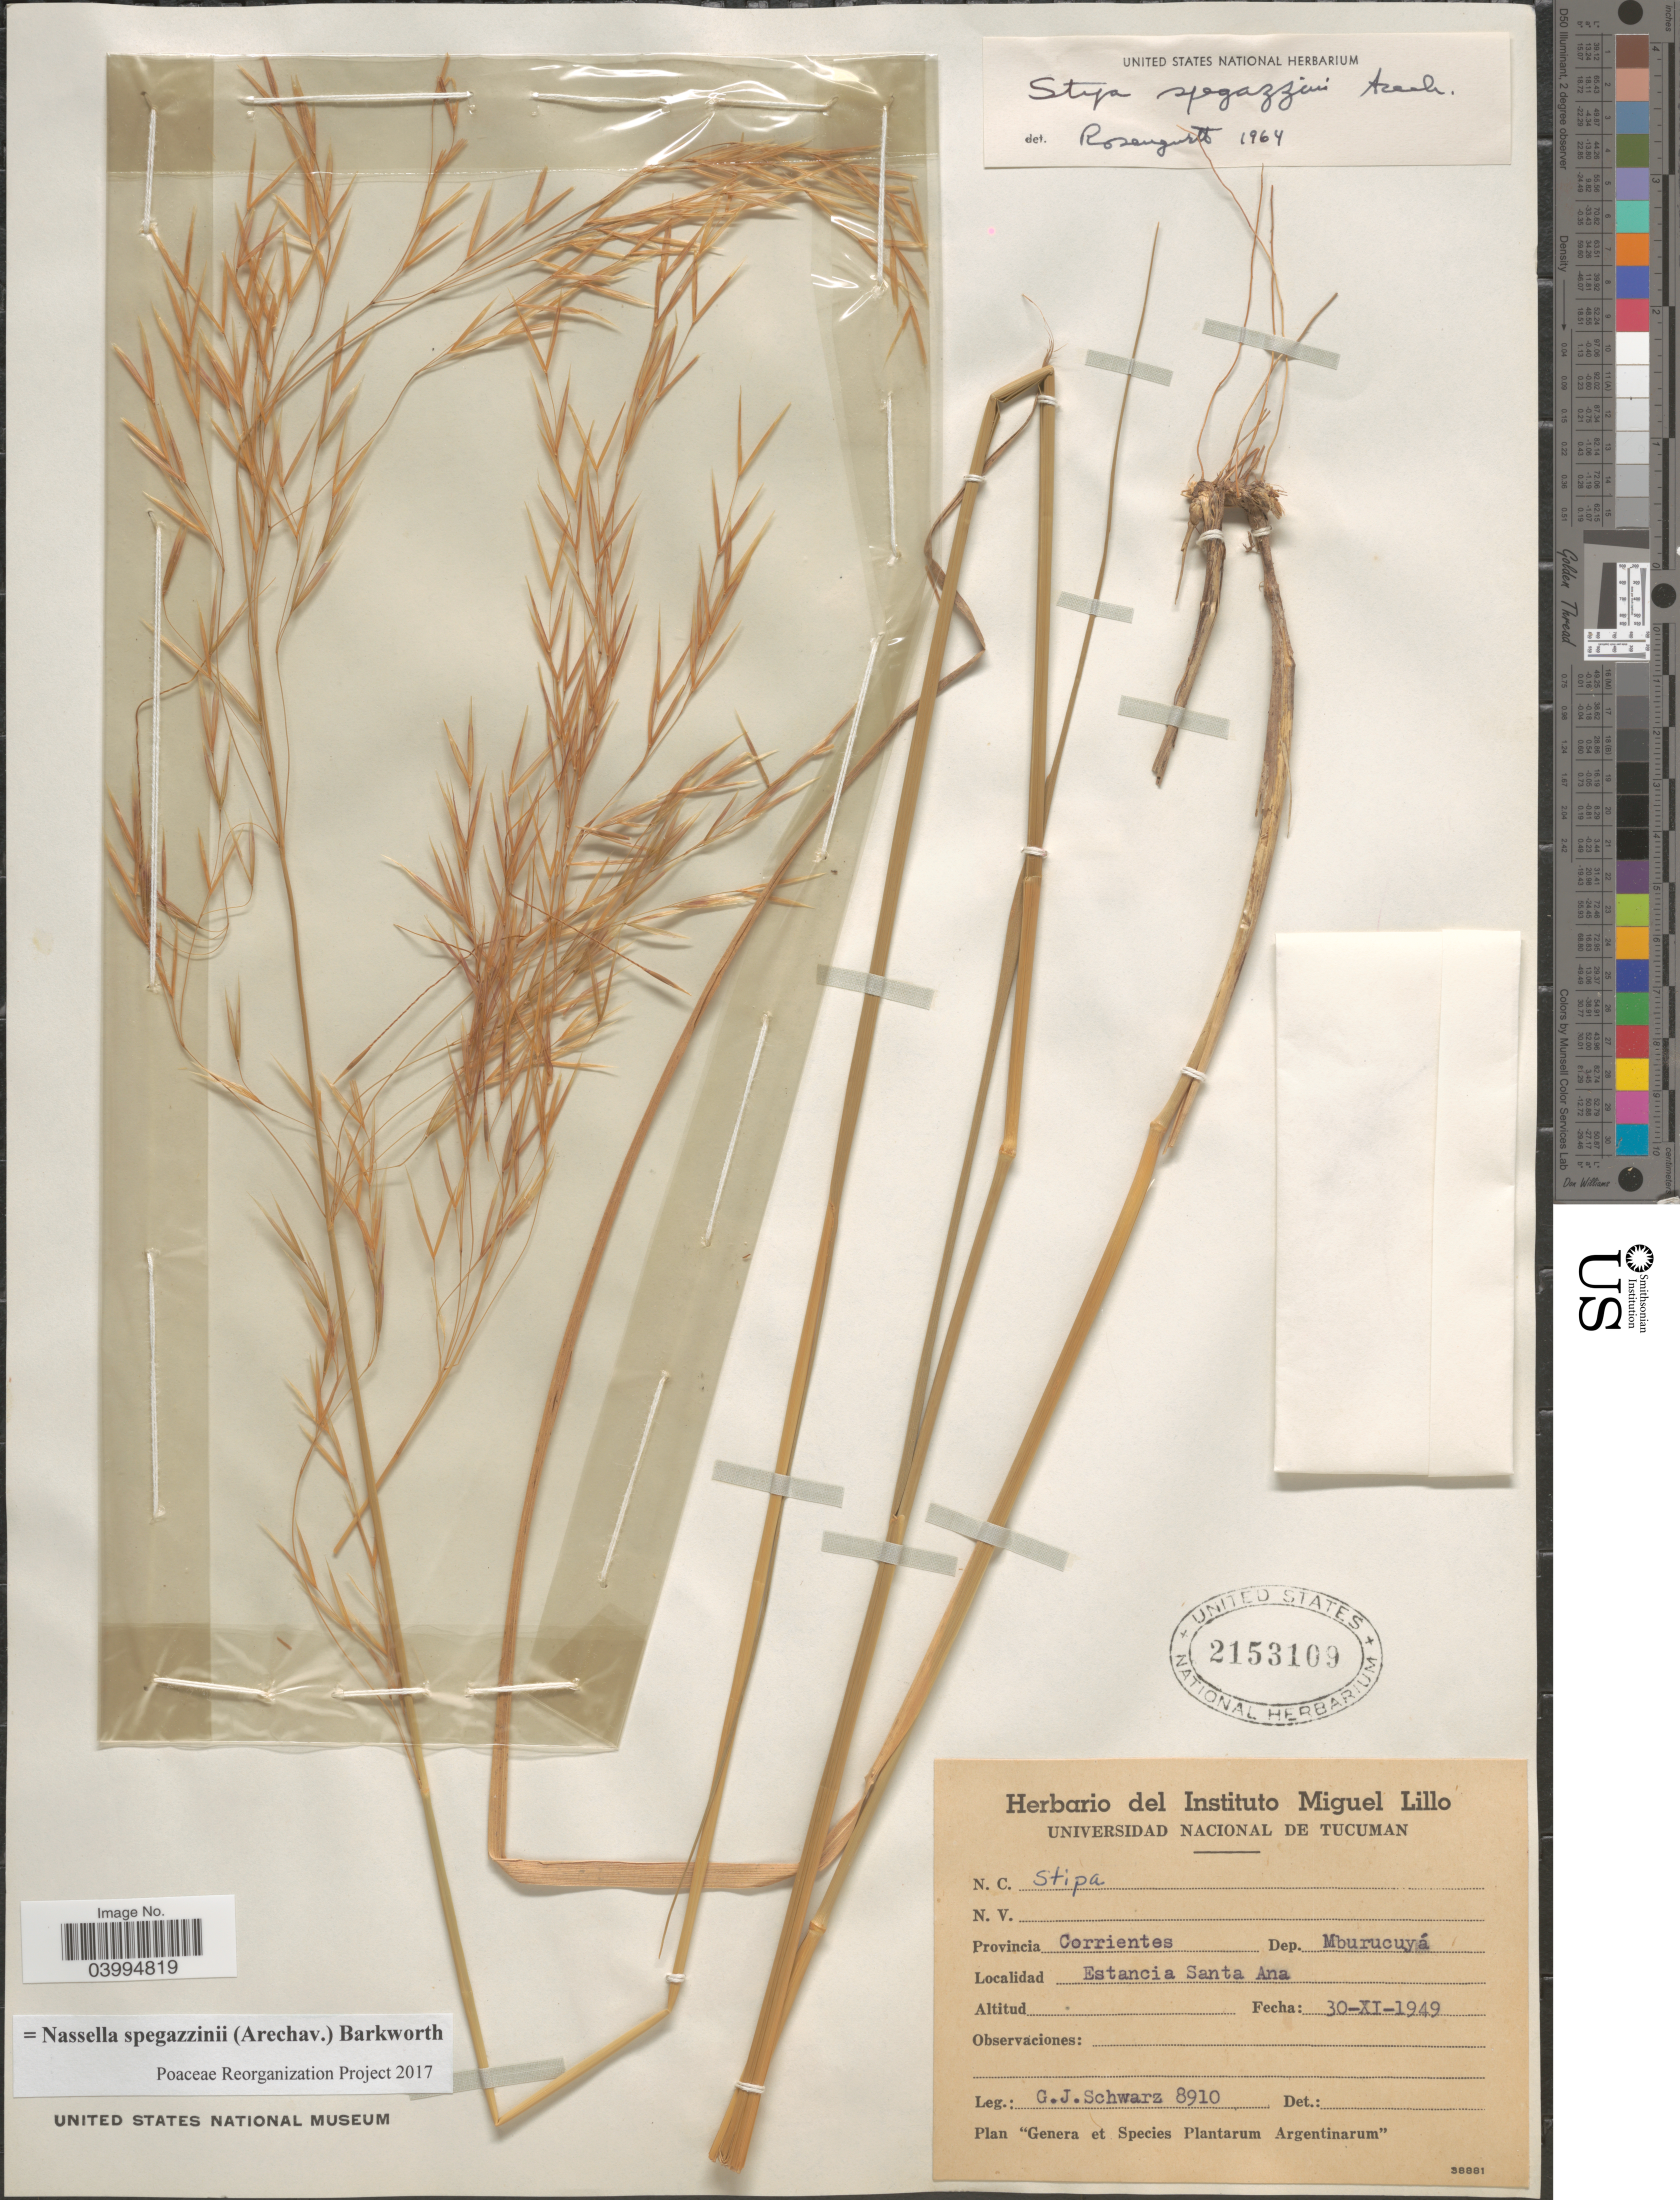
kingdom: Plantae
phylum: Tracheophyta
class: Liliopsida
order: Poales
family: Poaceae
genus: Nassella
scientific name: Nassella spegazzinii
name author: (Arechav.) Barkworth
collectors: G. J. Schwarz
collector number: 8910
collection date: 1949-11-30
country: Argentina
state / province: Corrientes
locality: Dep. Mburucuyá. Estancia Santa Ana.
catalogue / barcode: US 2153109